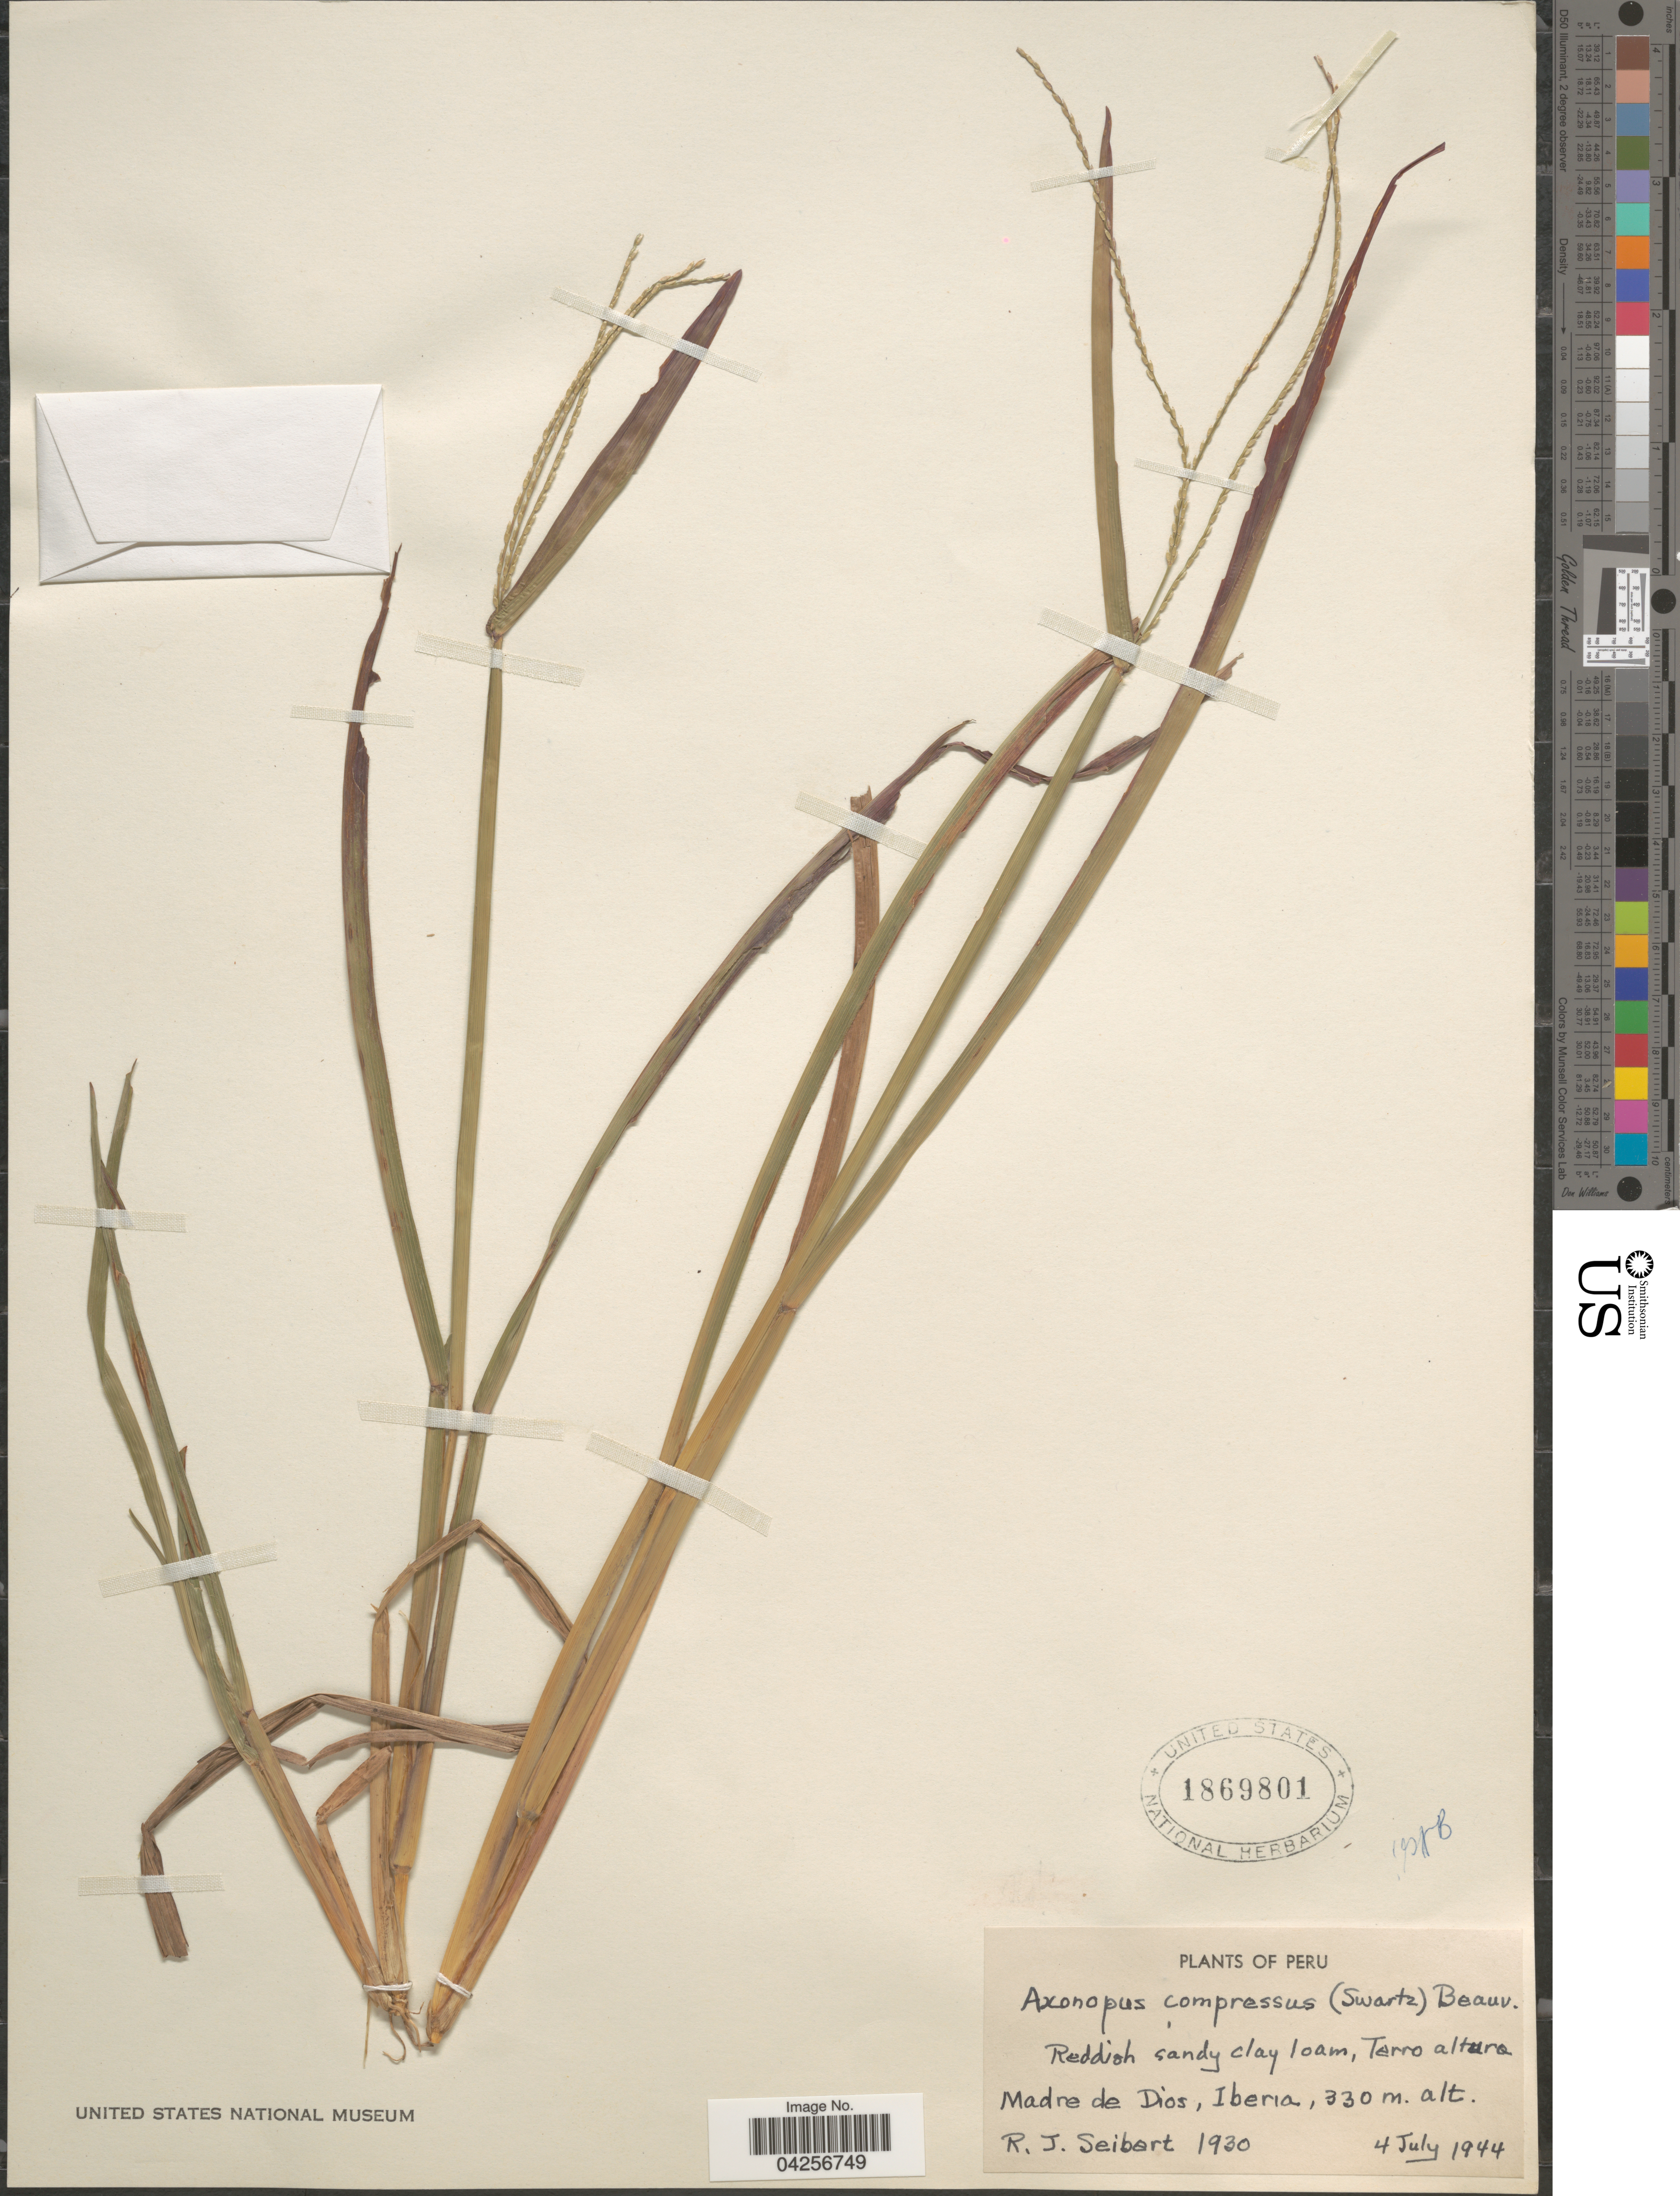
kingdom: Plantae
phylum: Tracheophyta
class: Liliopsida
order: Poales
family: Poaceae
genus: Axonopus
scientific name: Axonopus compressus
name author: (Sw.) P. Beauv.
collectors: R. J. Seibert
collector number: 1930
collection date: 1944-07-04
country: Peru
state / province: Madre de Dios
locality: Iberia.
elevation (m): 330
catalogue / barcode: US 1869801